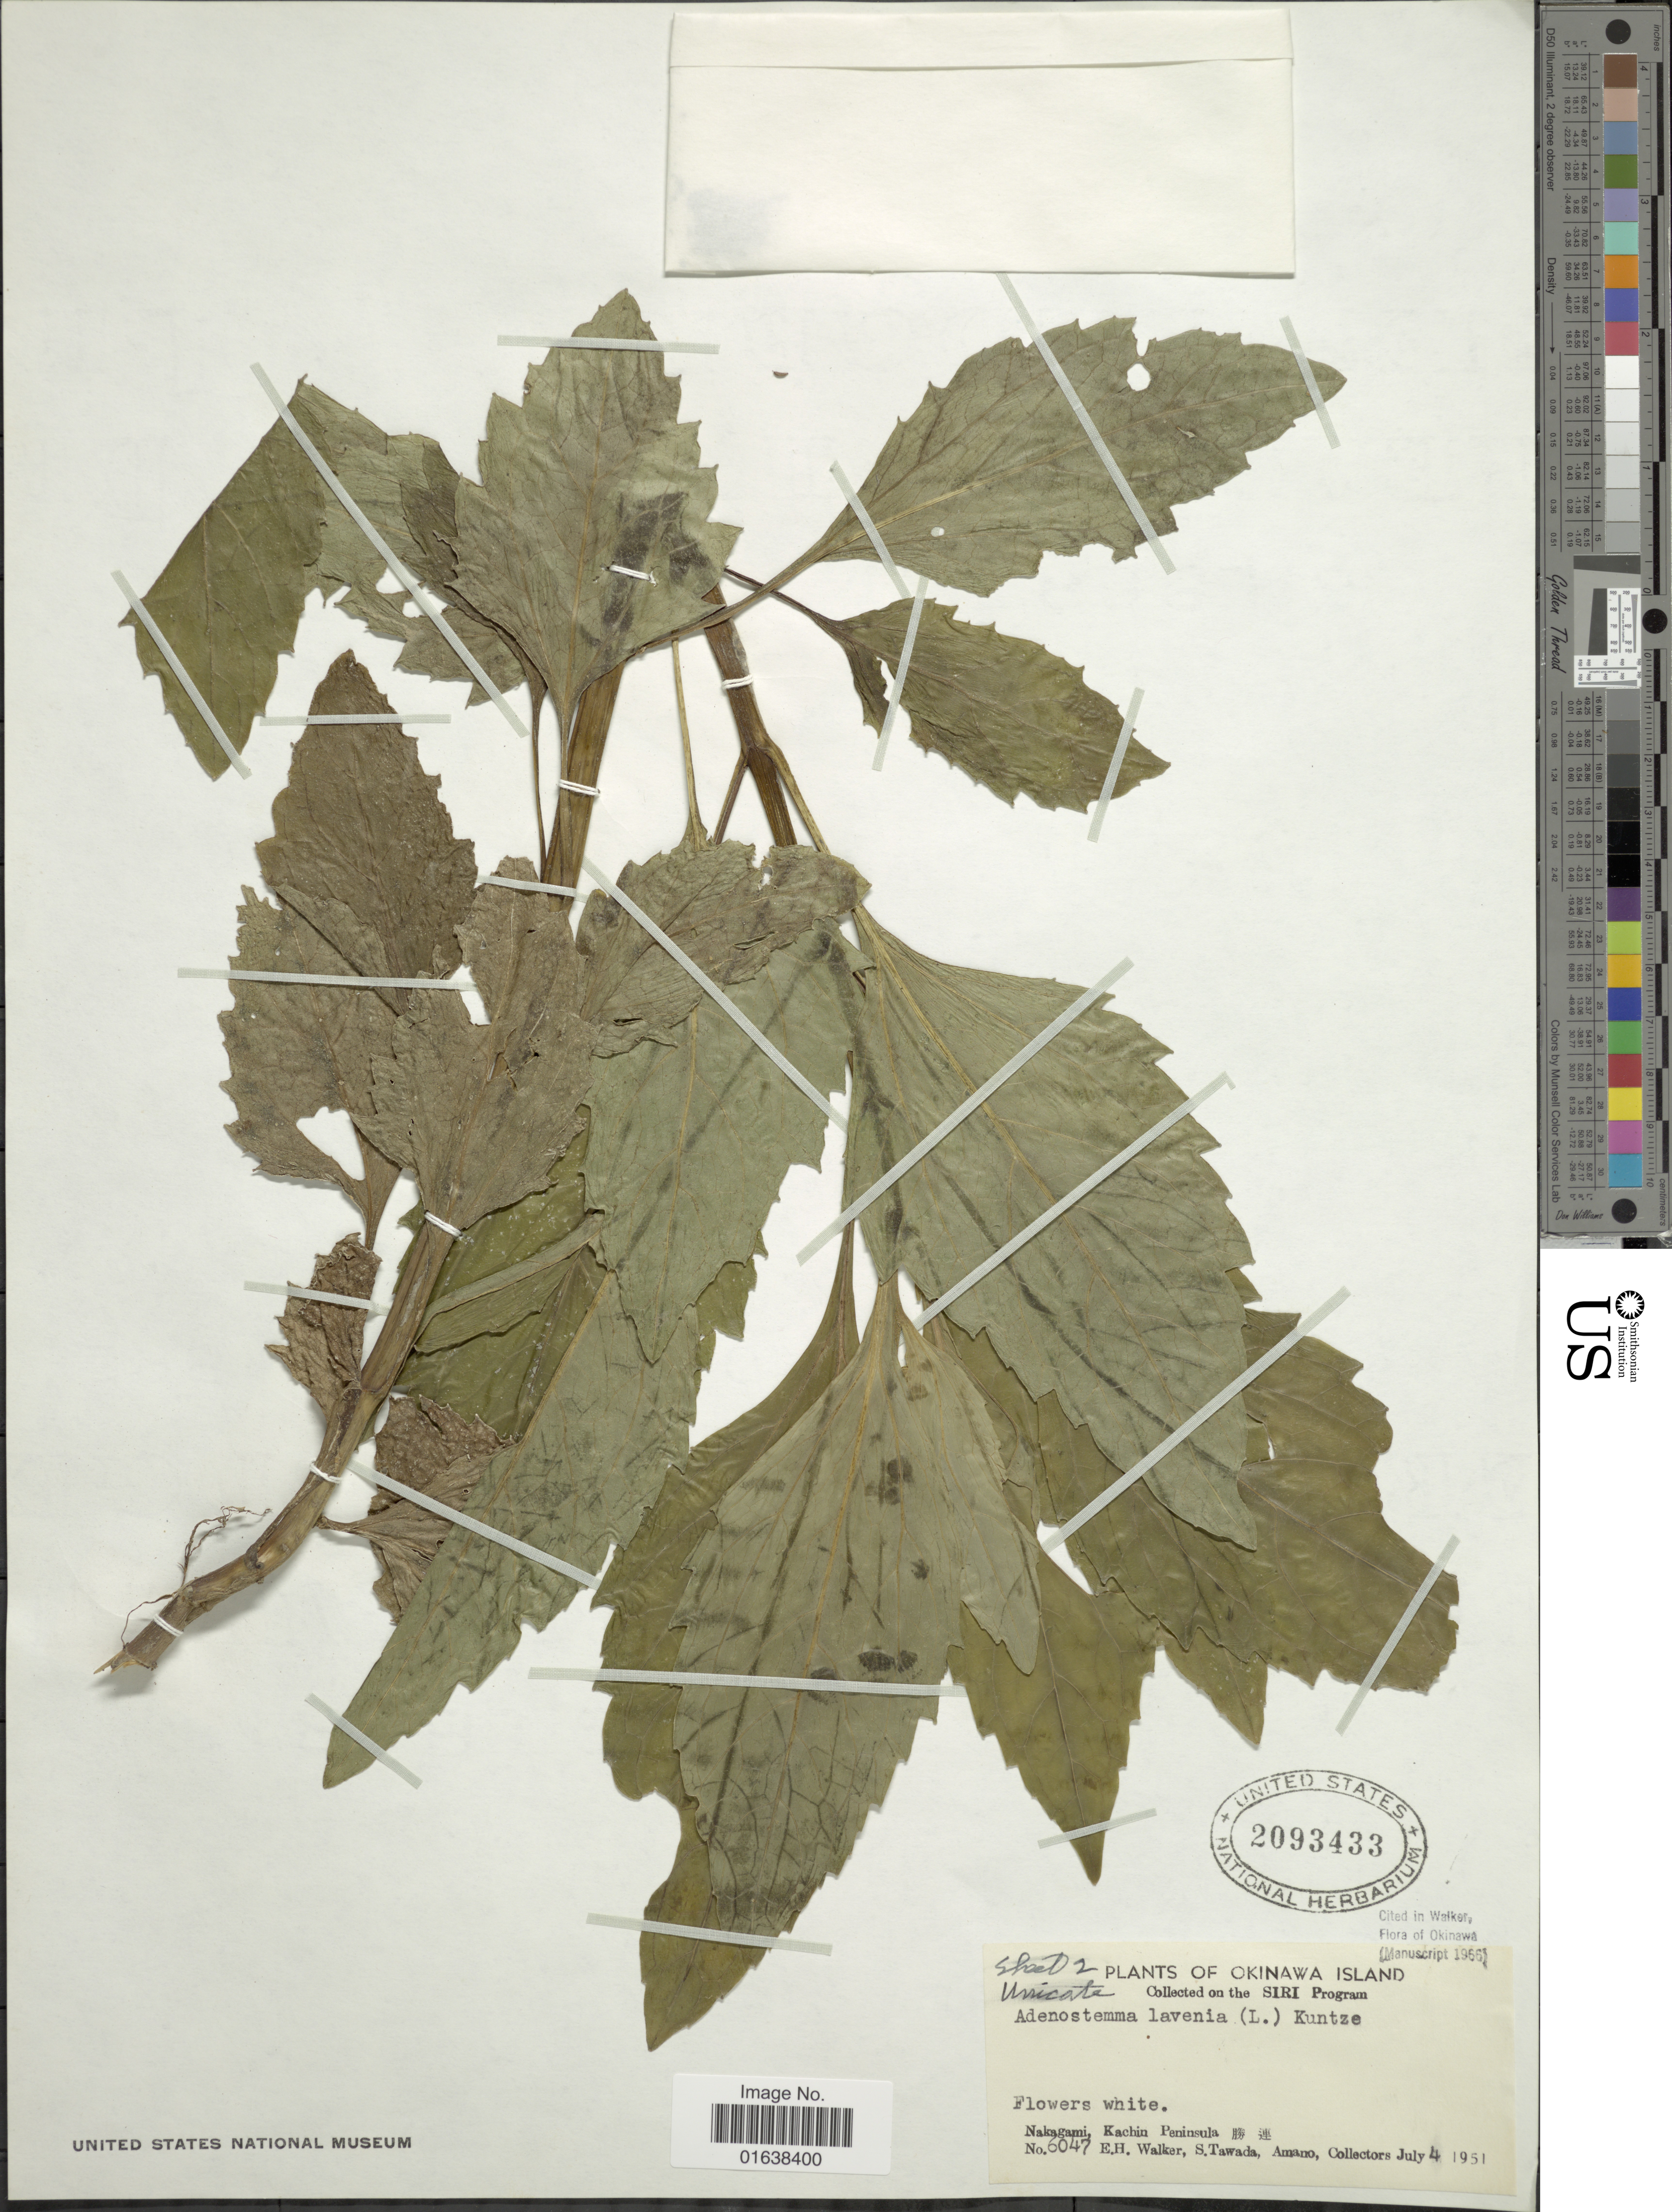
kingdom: Plantae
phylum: Tracheophyta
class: Magnoliopsida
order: Asterales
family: Asteraceae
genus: Adenostemma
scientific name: Adenostemma lavenia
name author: (L.) Kuntze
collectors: E. H. Walker, S. Tawada & Amano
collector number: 6047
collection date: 1951-07-04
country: Japan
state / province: Okinawa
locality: Okinawa Island. Nakagami, Kachin Peninsula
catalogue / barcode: US 2093433